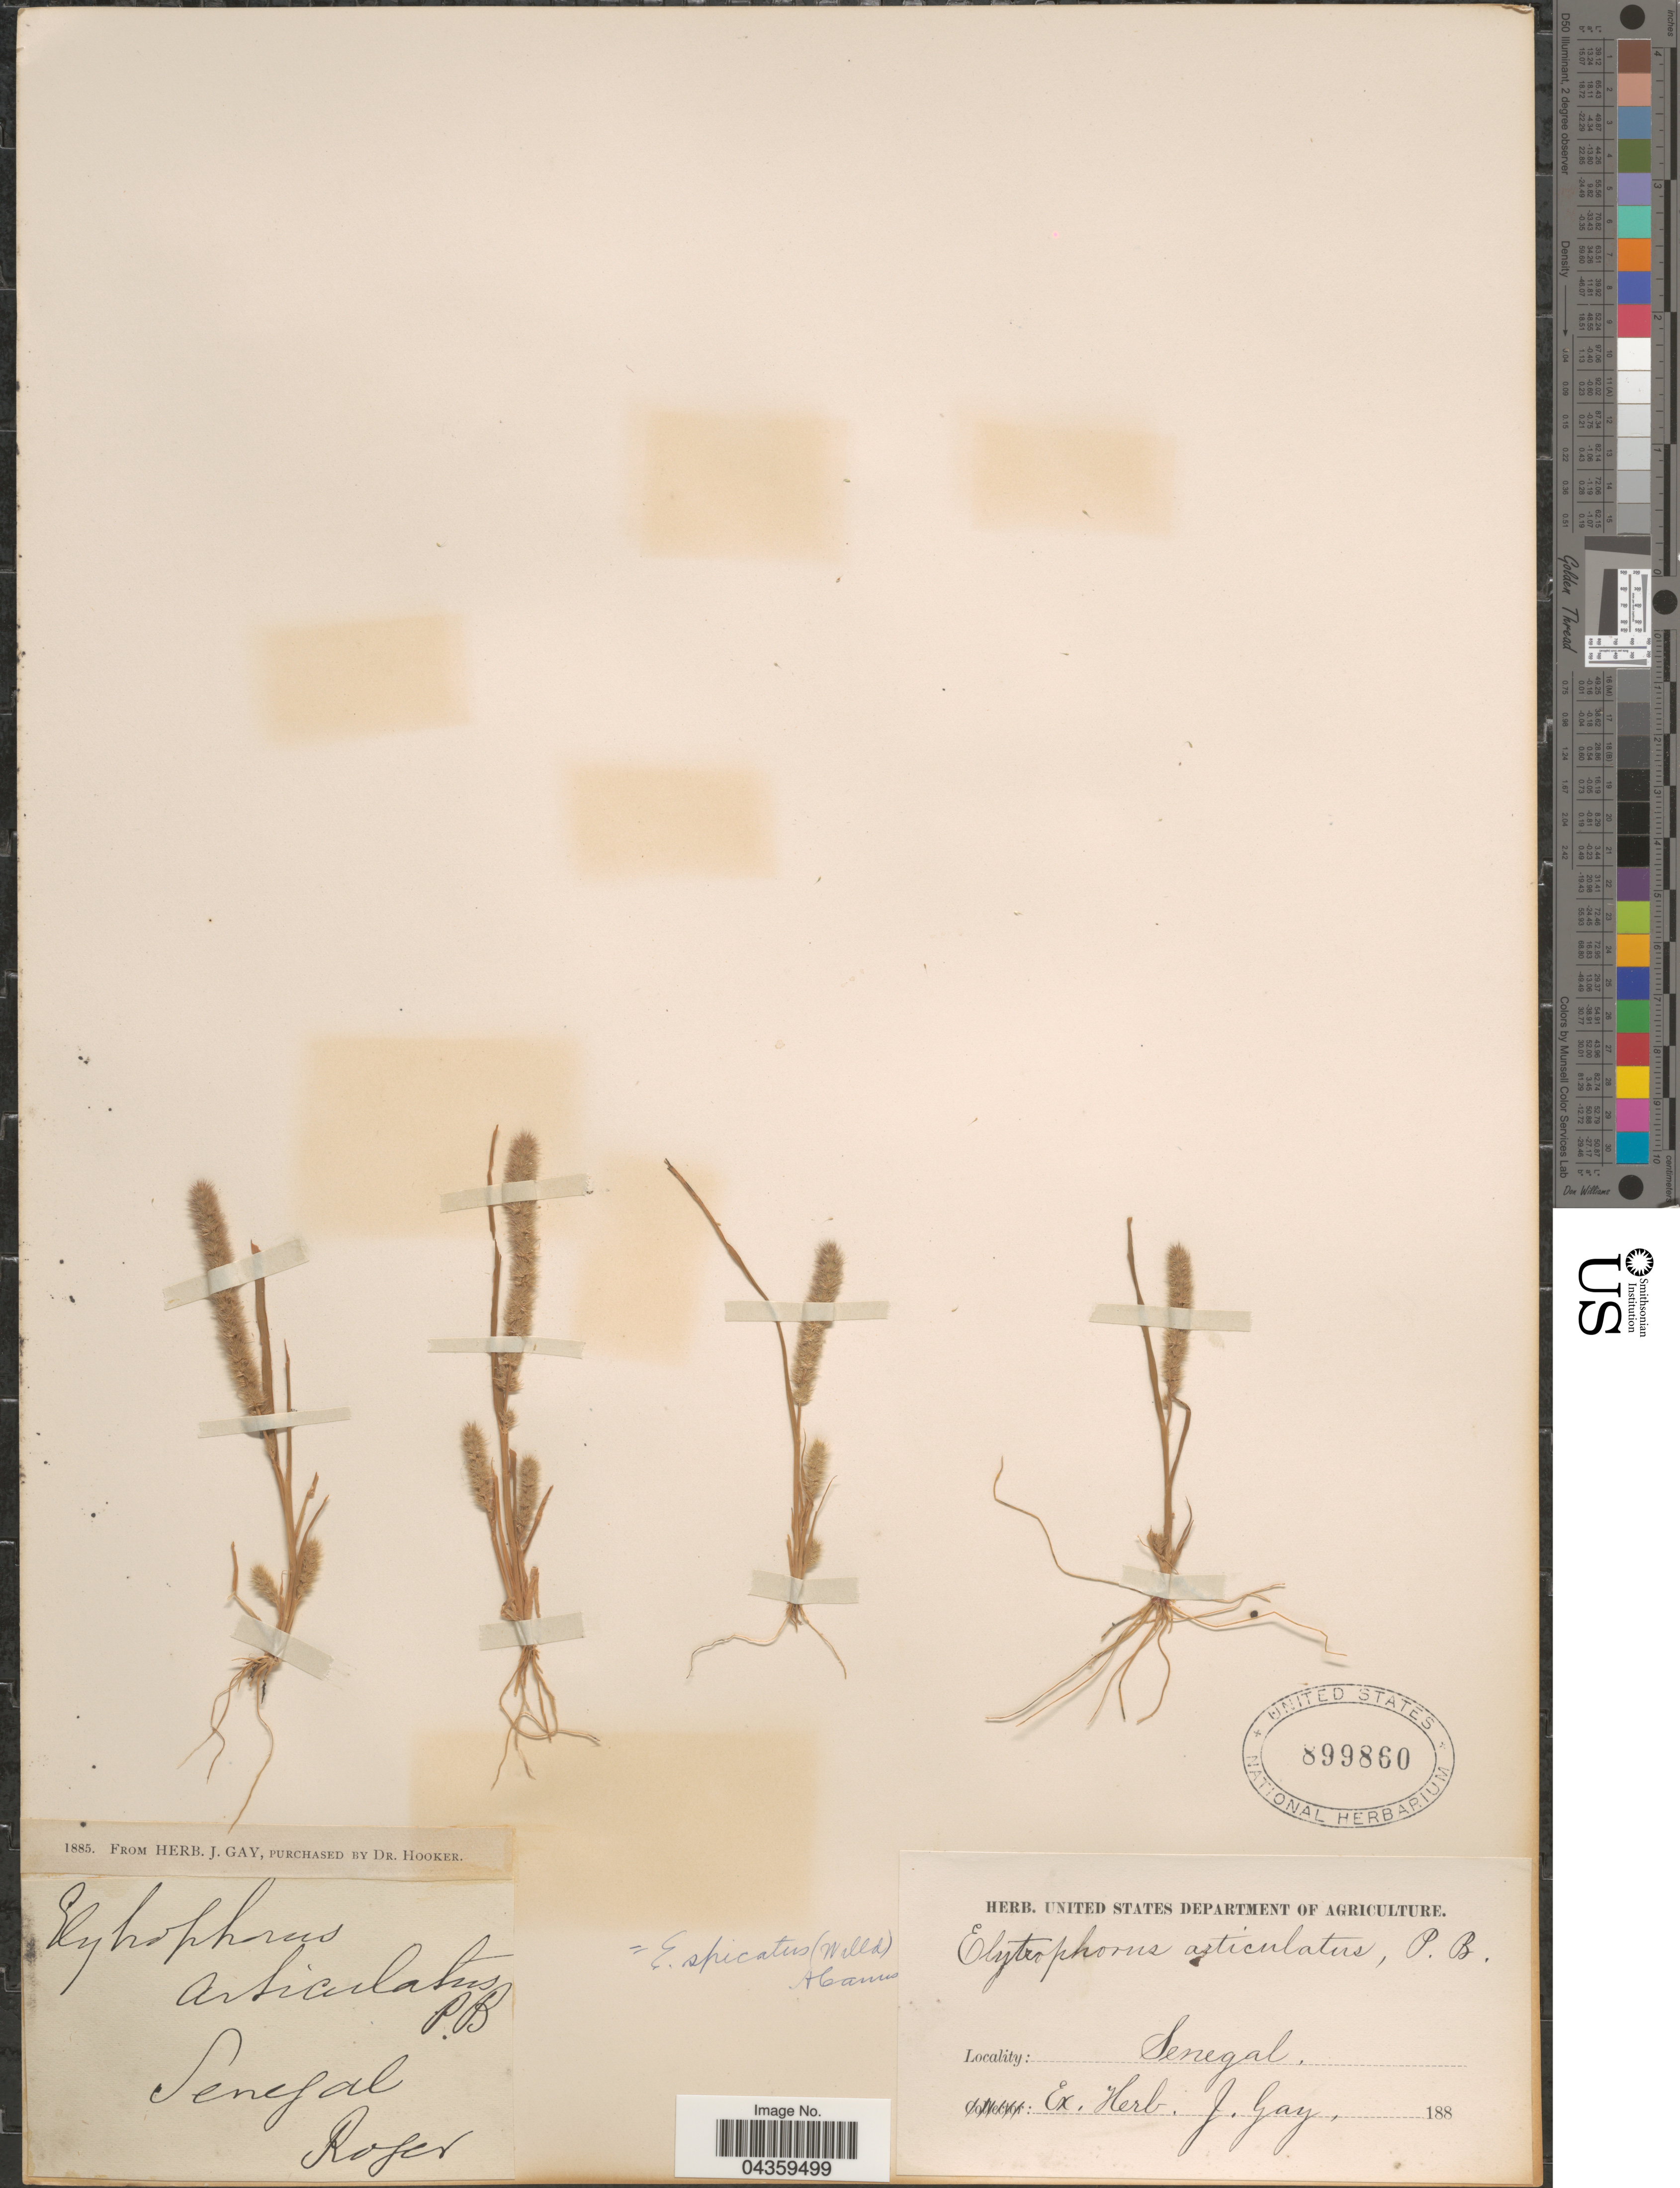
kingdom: Plantae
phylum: Tracheophyta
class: Liliopsida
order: Poales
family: Poaceae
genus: Elytrophorus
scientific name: Elytrophorus spicatus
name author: (Willd.) A. Camus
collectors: -. Roger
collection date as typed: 188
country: Senegal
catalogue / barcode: US 899860